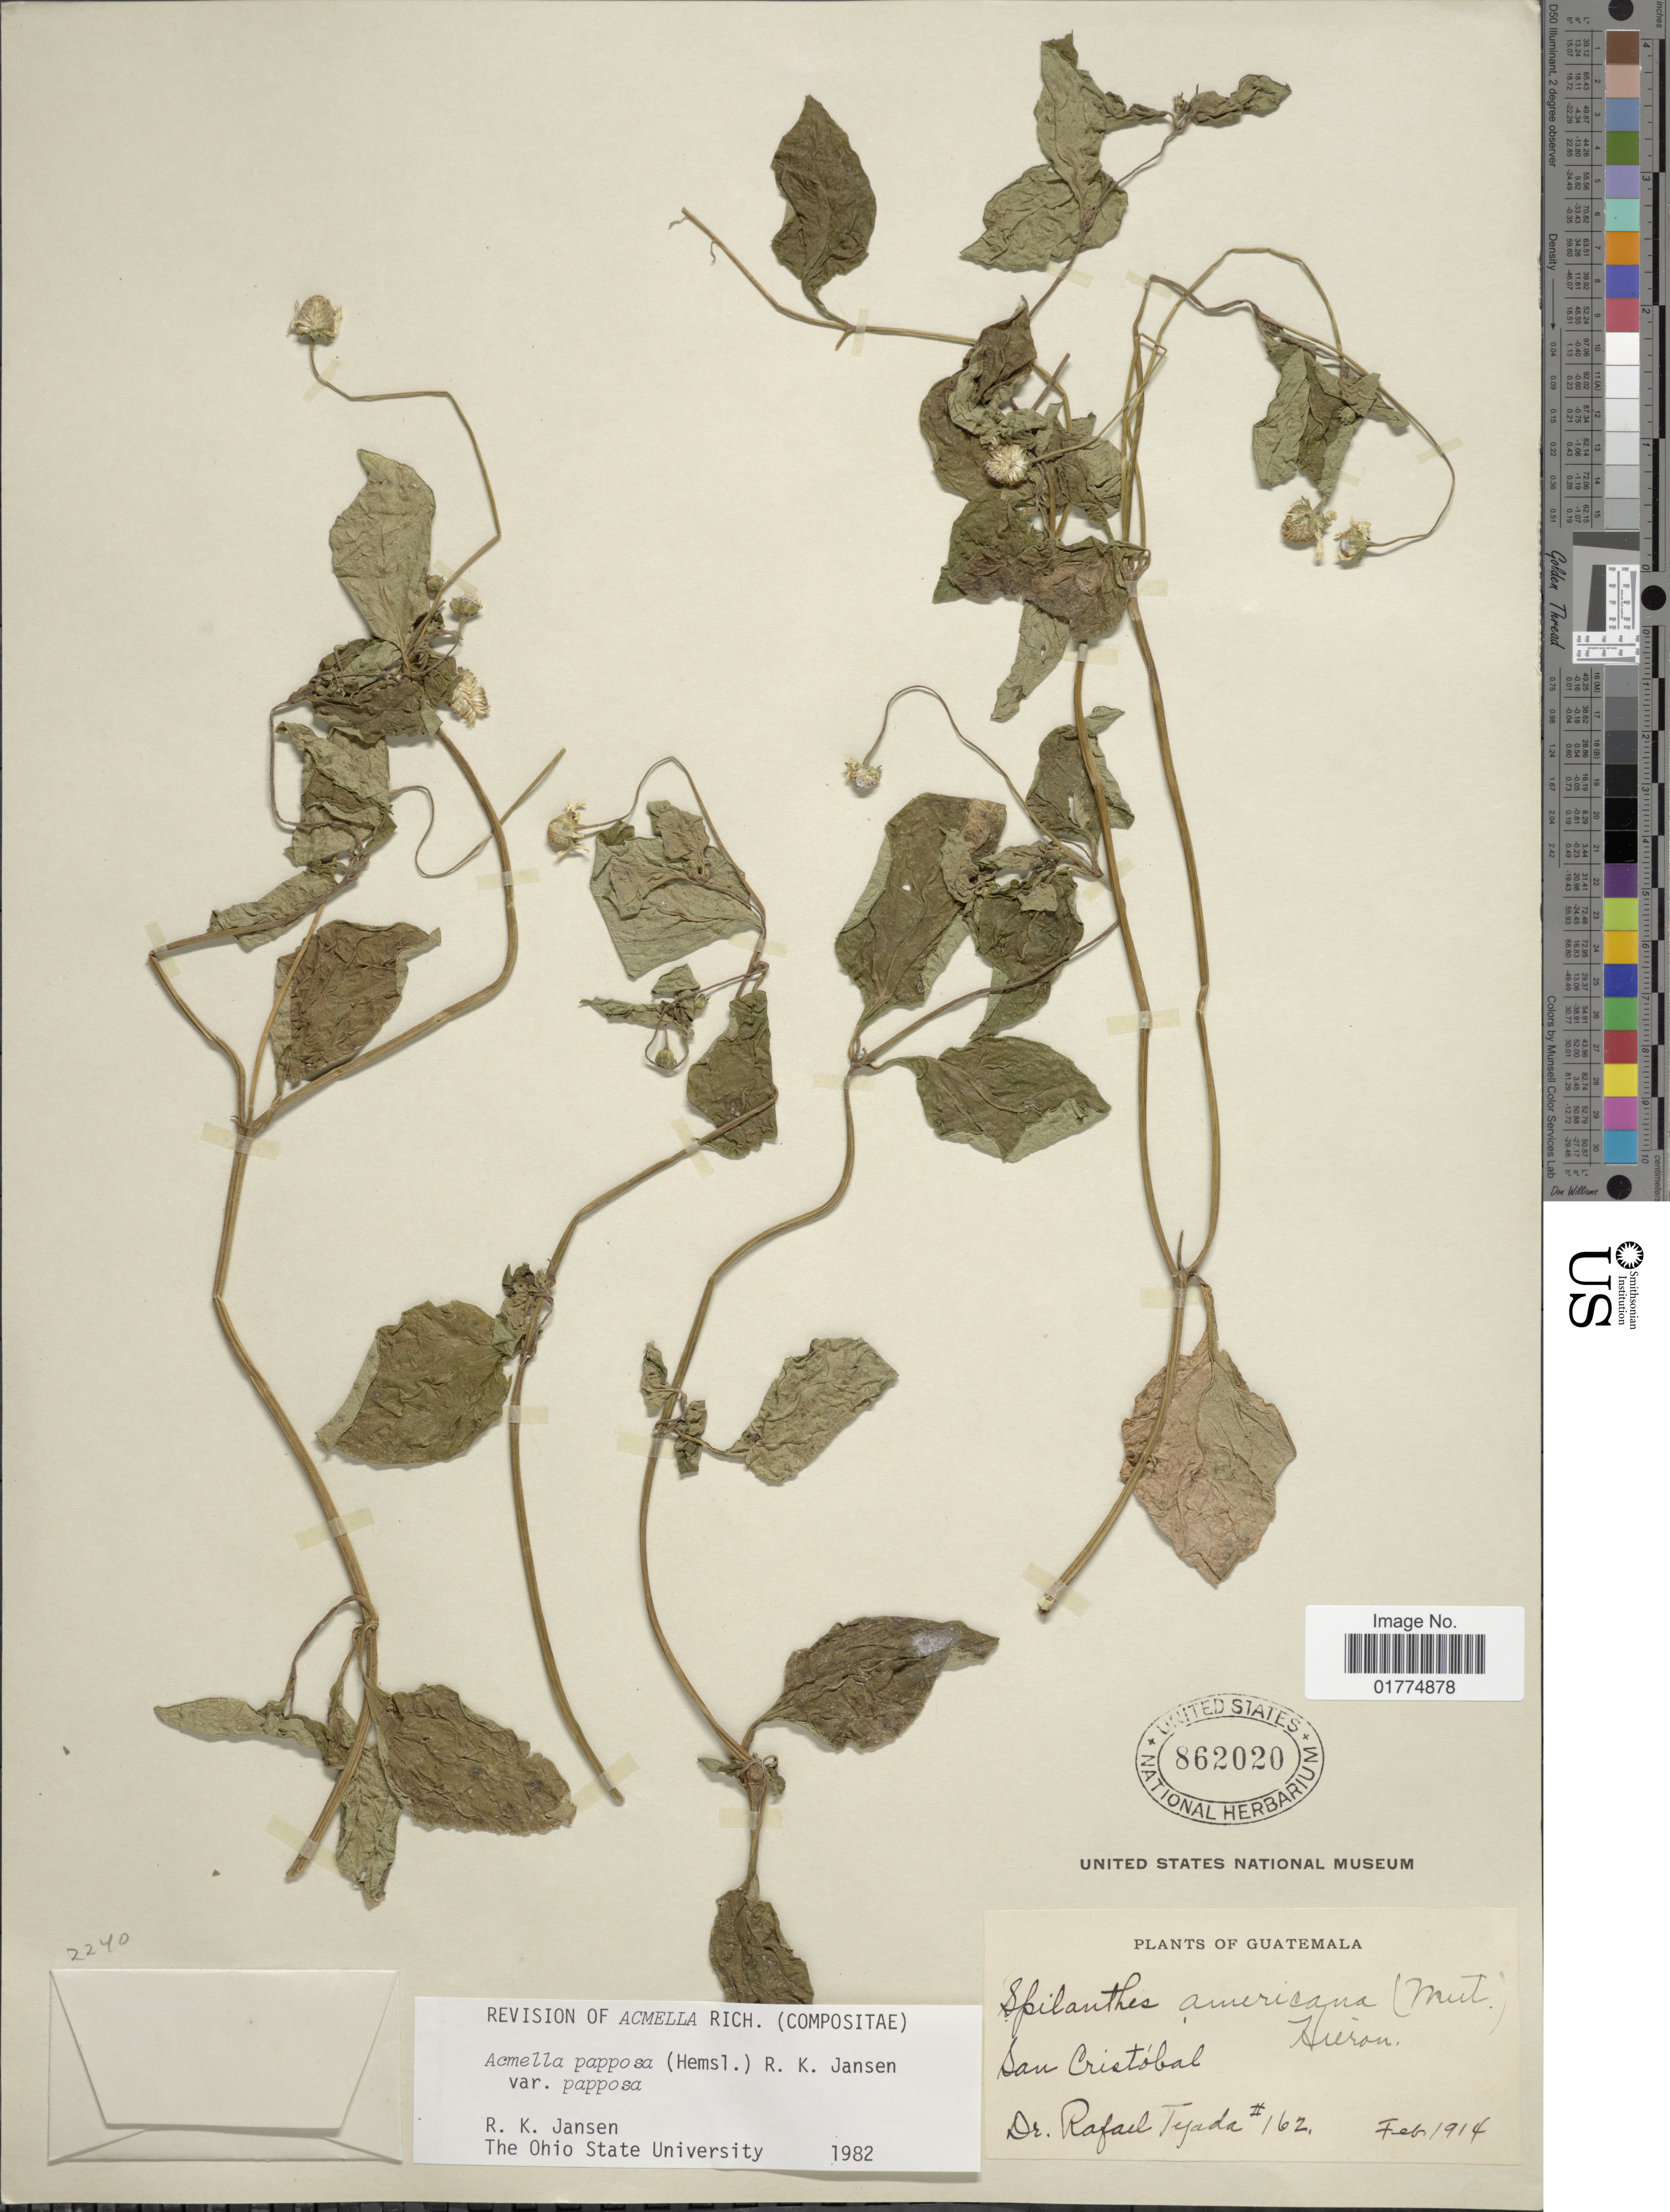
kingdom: Plantae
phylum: Tracheophyta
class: Magnoliopsida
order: Asterales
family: Asteraceae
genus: Acmella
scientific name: Acmella papposa var. papposa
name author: (Hemsl.) R.K. Jansen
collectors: R. Tejada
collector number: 162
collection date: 1914-02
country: Guatemala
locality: San Cristóbal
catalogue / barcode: US 862020